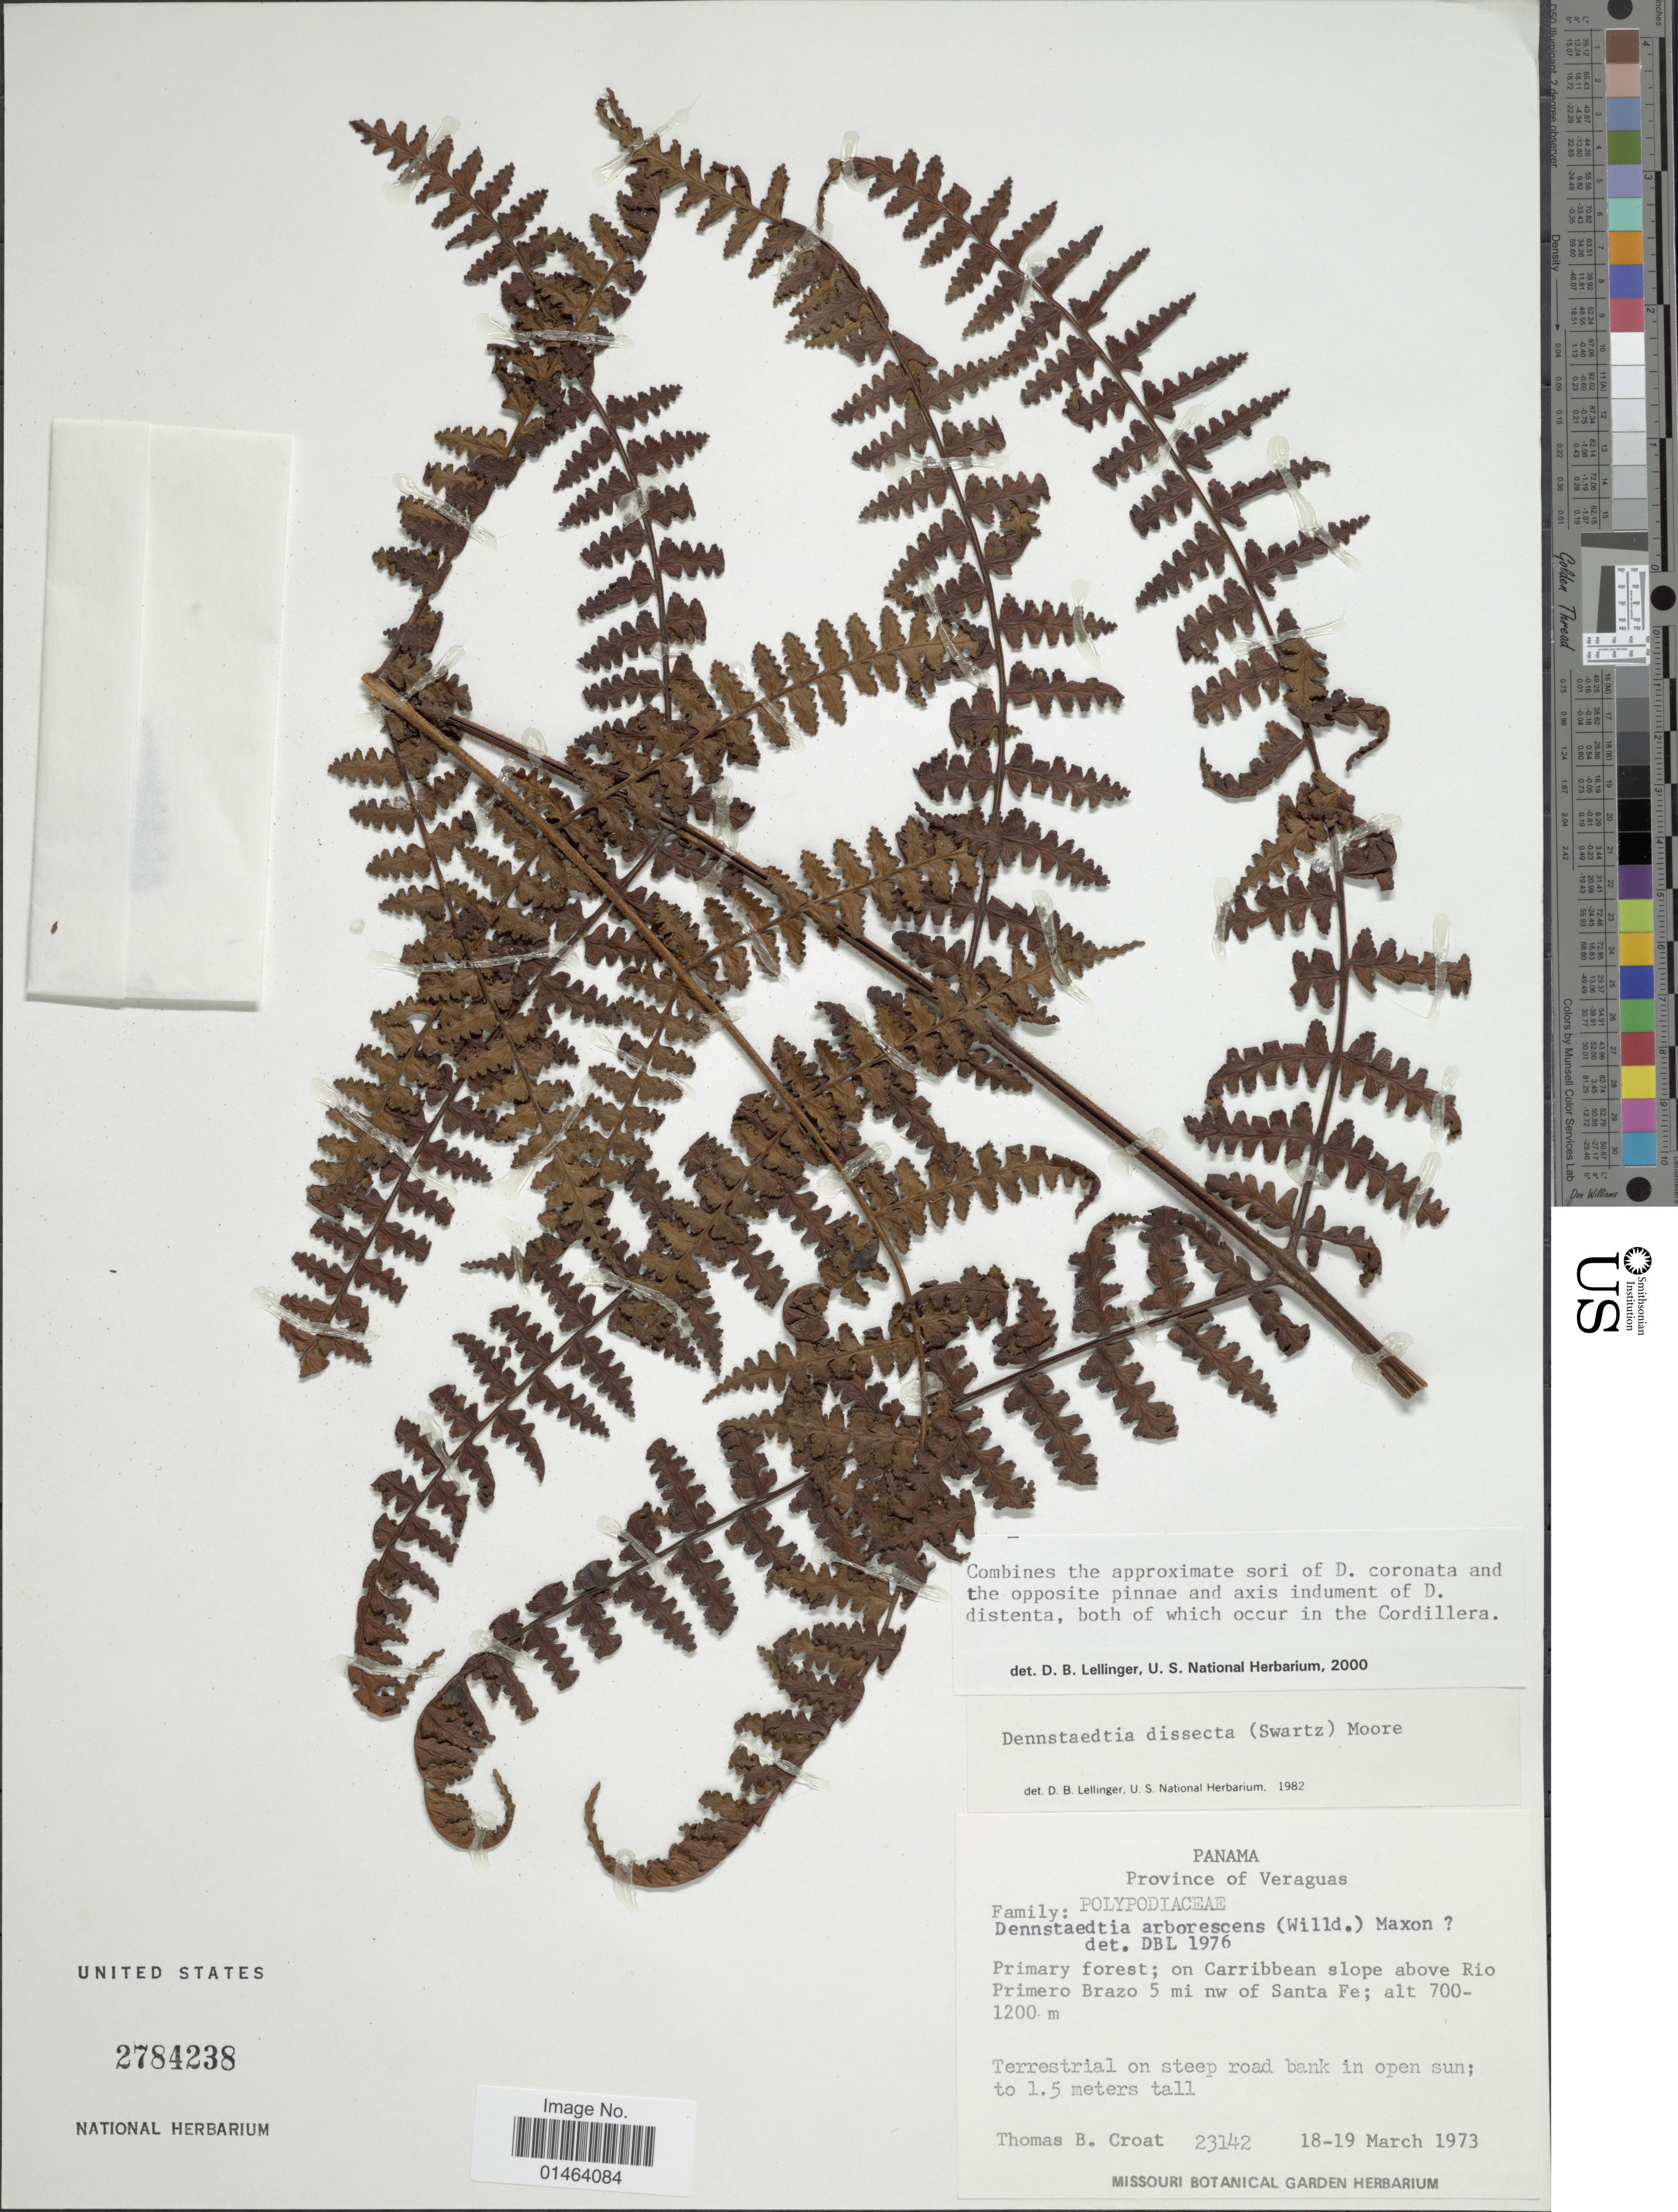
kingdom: Plantae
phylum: Tracheophyta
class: Polypodiopsida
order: Polypodiales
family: Dennstaedtiaceae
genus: Dennstaedtia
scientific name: Dennstaedtia coronata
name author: (Sodiro) C. Chr.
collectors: T. B. Croat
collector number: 23142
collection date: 1973-03-18/1973-03-19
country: Panama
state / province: Veraguas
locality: Panama, Primary forest; on caribbean slope above Rio Primero Brazo 5 mi nw of Santa Fe.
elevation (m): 700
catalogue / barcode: US 2784238